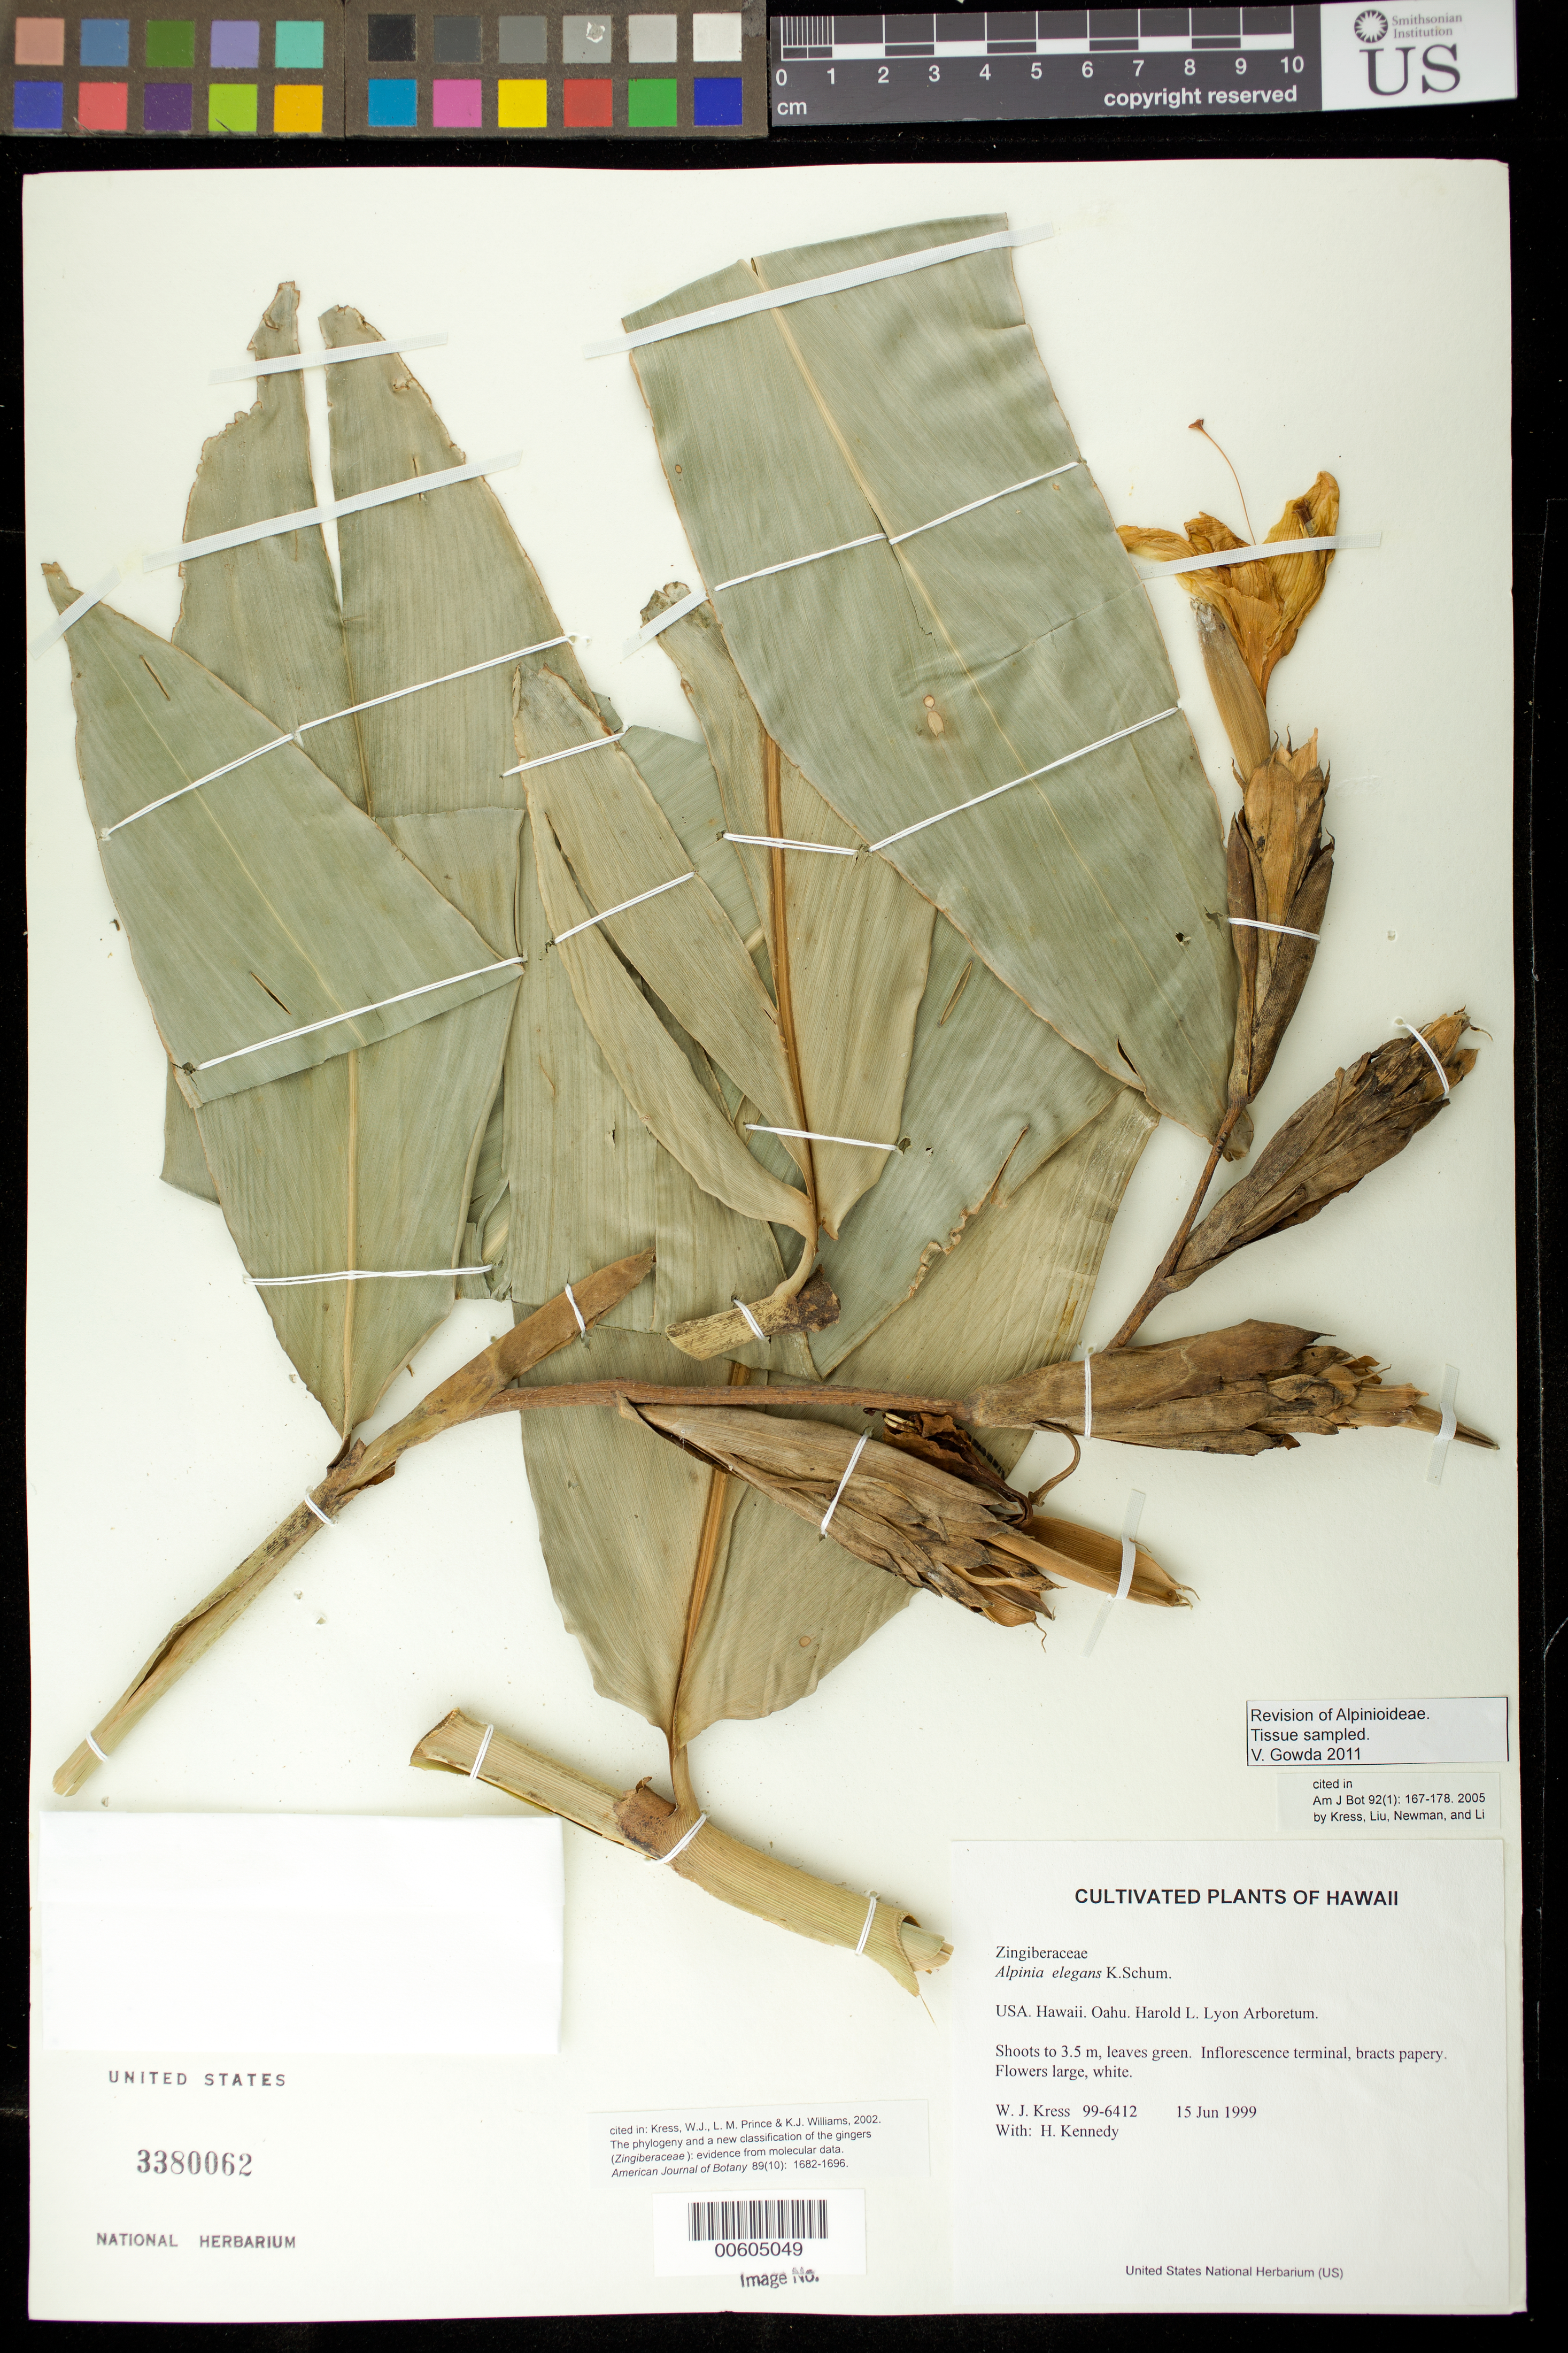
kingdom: Plantae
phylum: Tracheophyta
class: Liliopsida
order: Zingiberales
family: Zingiberaceae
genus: Alpinia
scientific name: Alpinia elegans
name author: (C. Presl) K. Schum.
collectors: W. J. Kress & H. Kennedy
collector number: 99-6412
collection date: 1999-06-15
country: United States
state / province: Hawaii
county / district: Honolulu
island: Oahu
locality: Harold L. Lyon Arboretum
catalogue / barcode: US 3380062